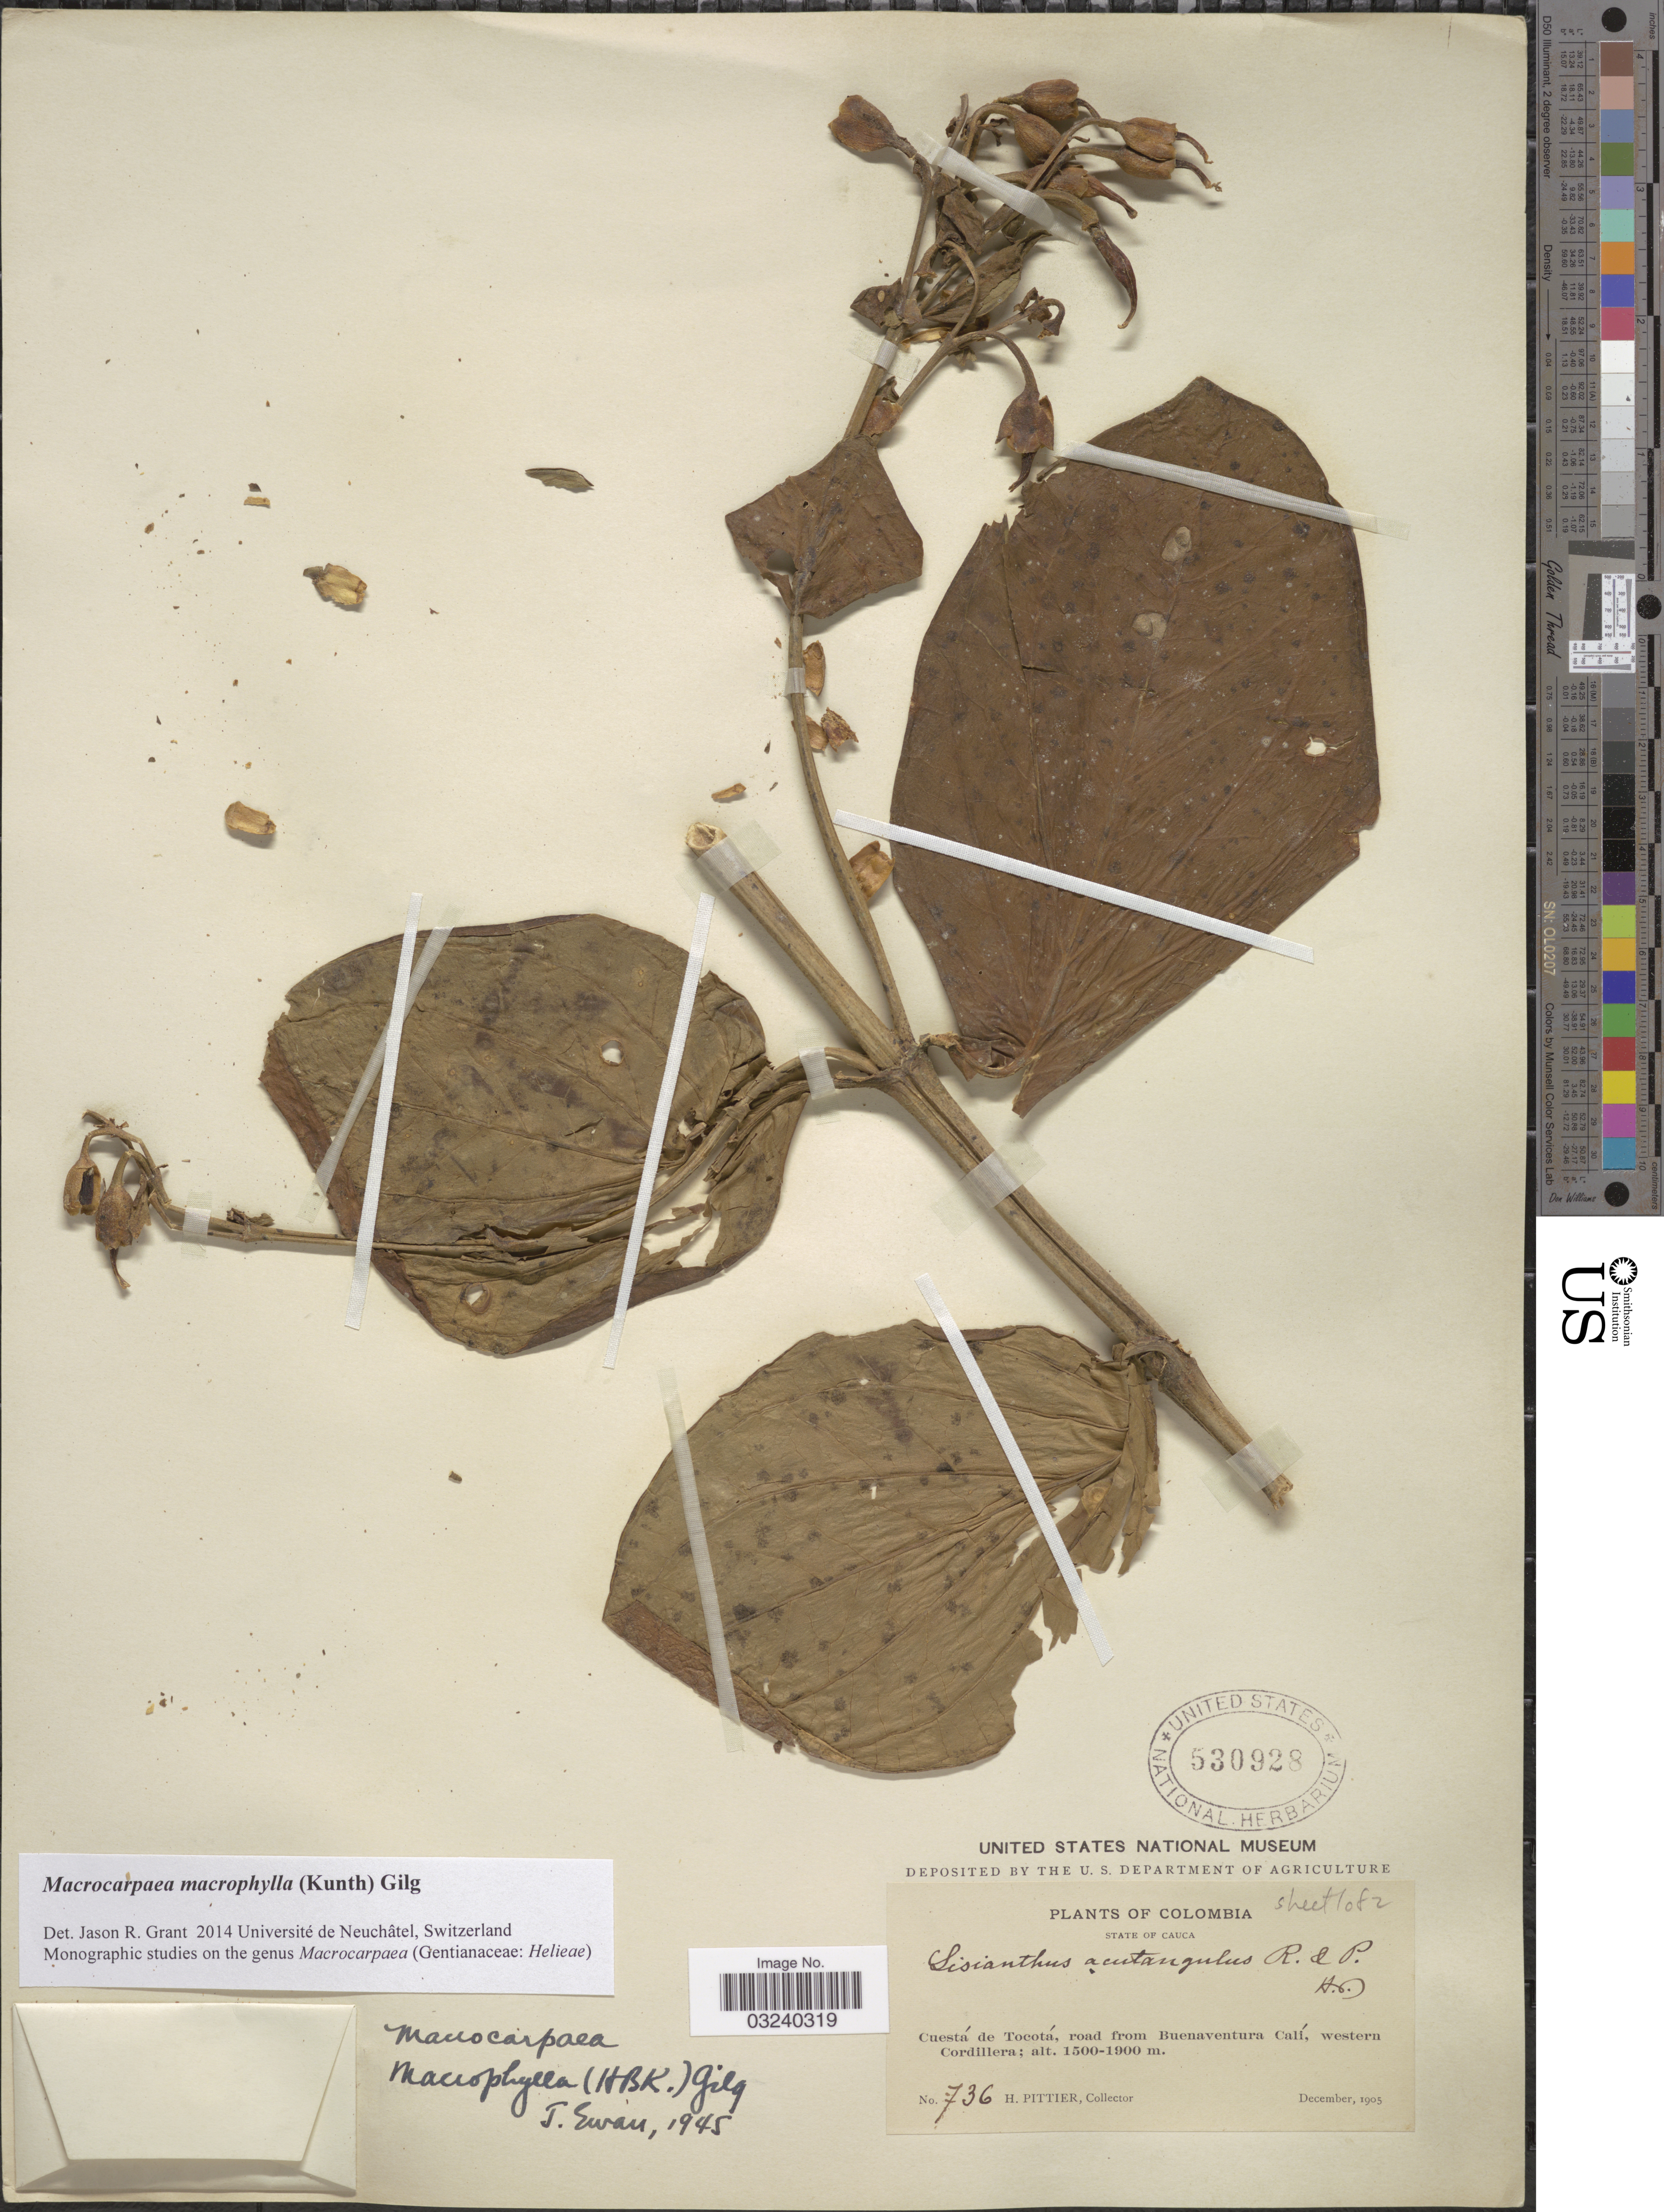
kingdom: Plantae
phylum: Tracheophyta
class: Magnoliopsida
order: Gentianales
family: Gentianaceae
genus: Macrocarpaea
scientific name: Macrocarpaea macrophylla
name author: (Kunth) Gilg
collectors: H. F. Pittier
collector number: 736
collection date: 1905-12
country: Colombia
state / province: Cauca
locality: Cuestá de Tocotá, road from Buenaventura Calí, western Cordillera.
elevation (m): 1500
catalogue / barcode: US 530928